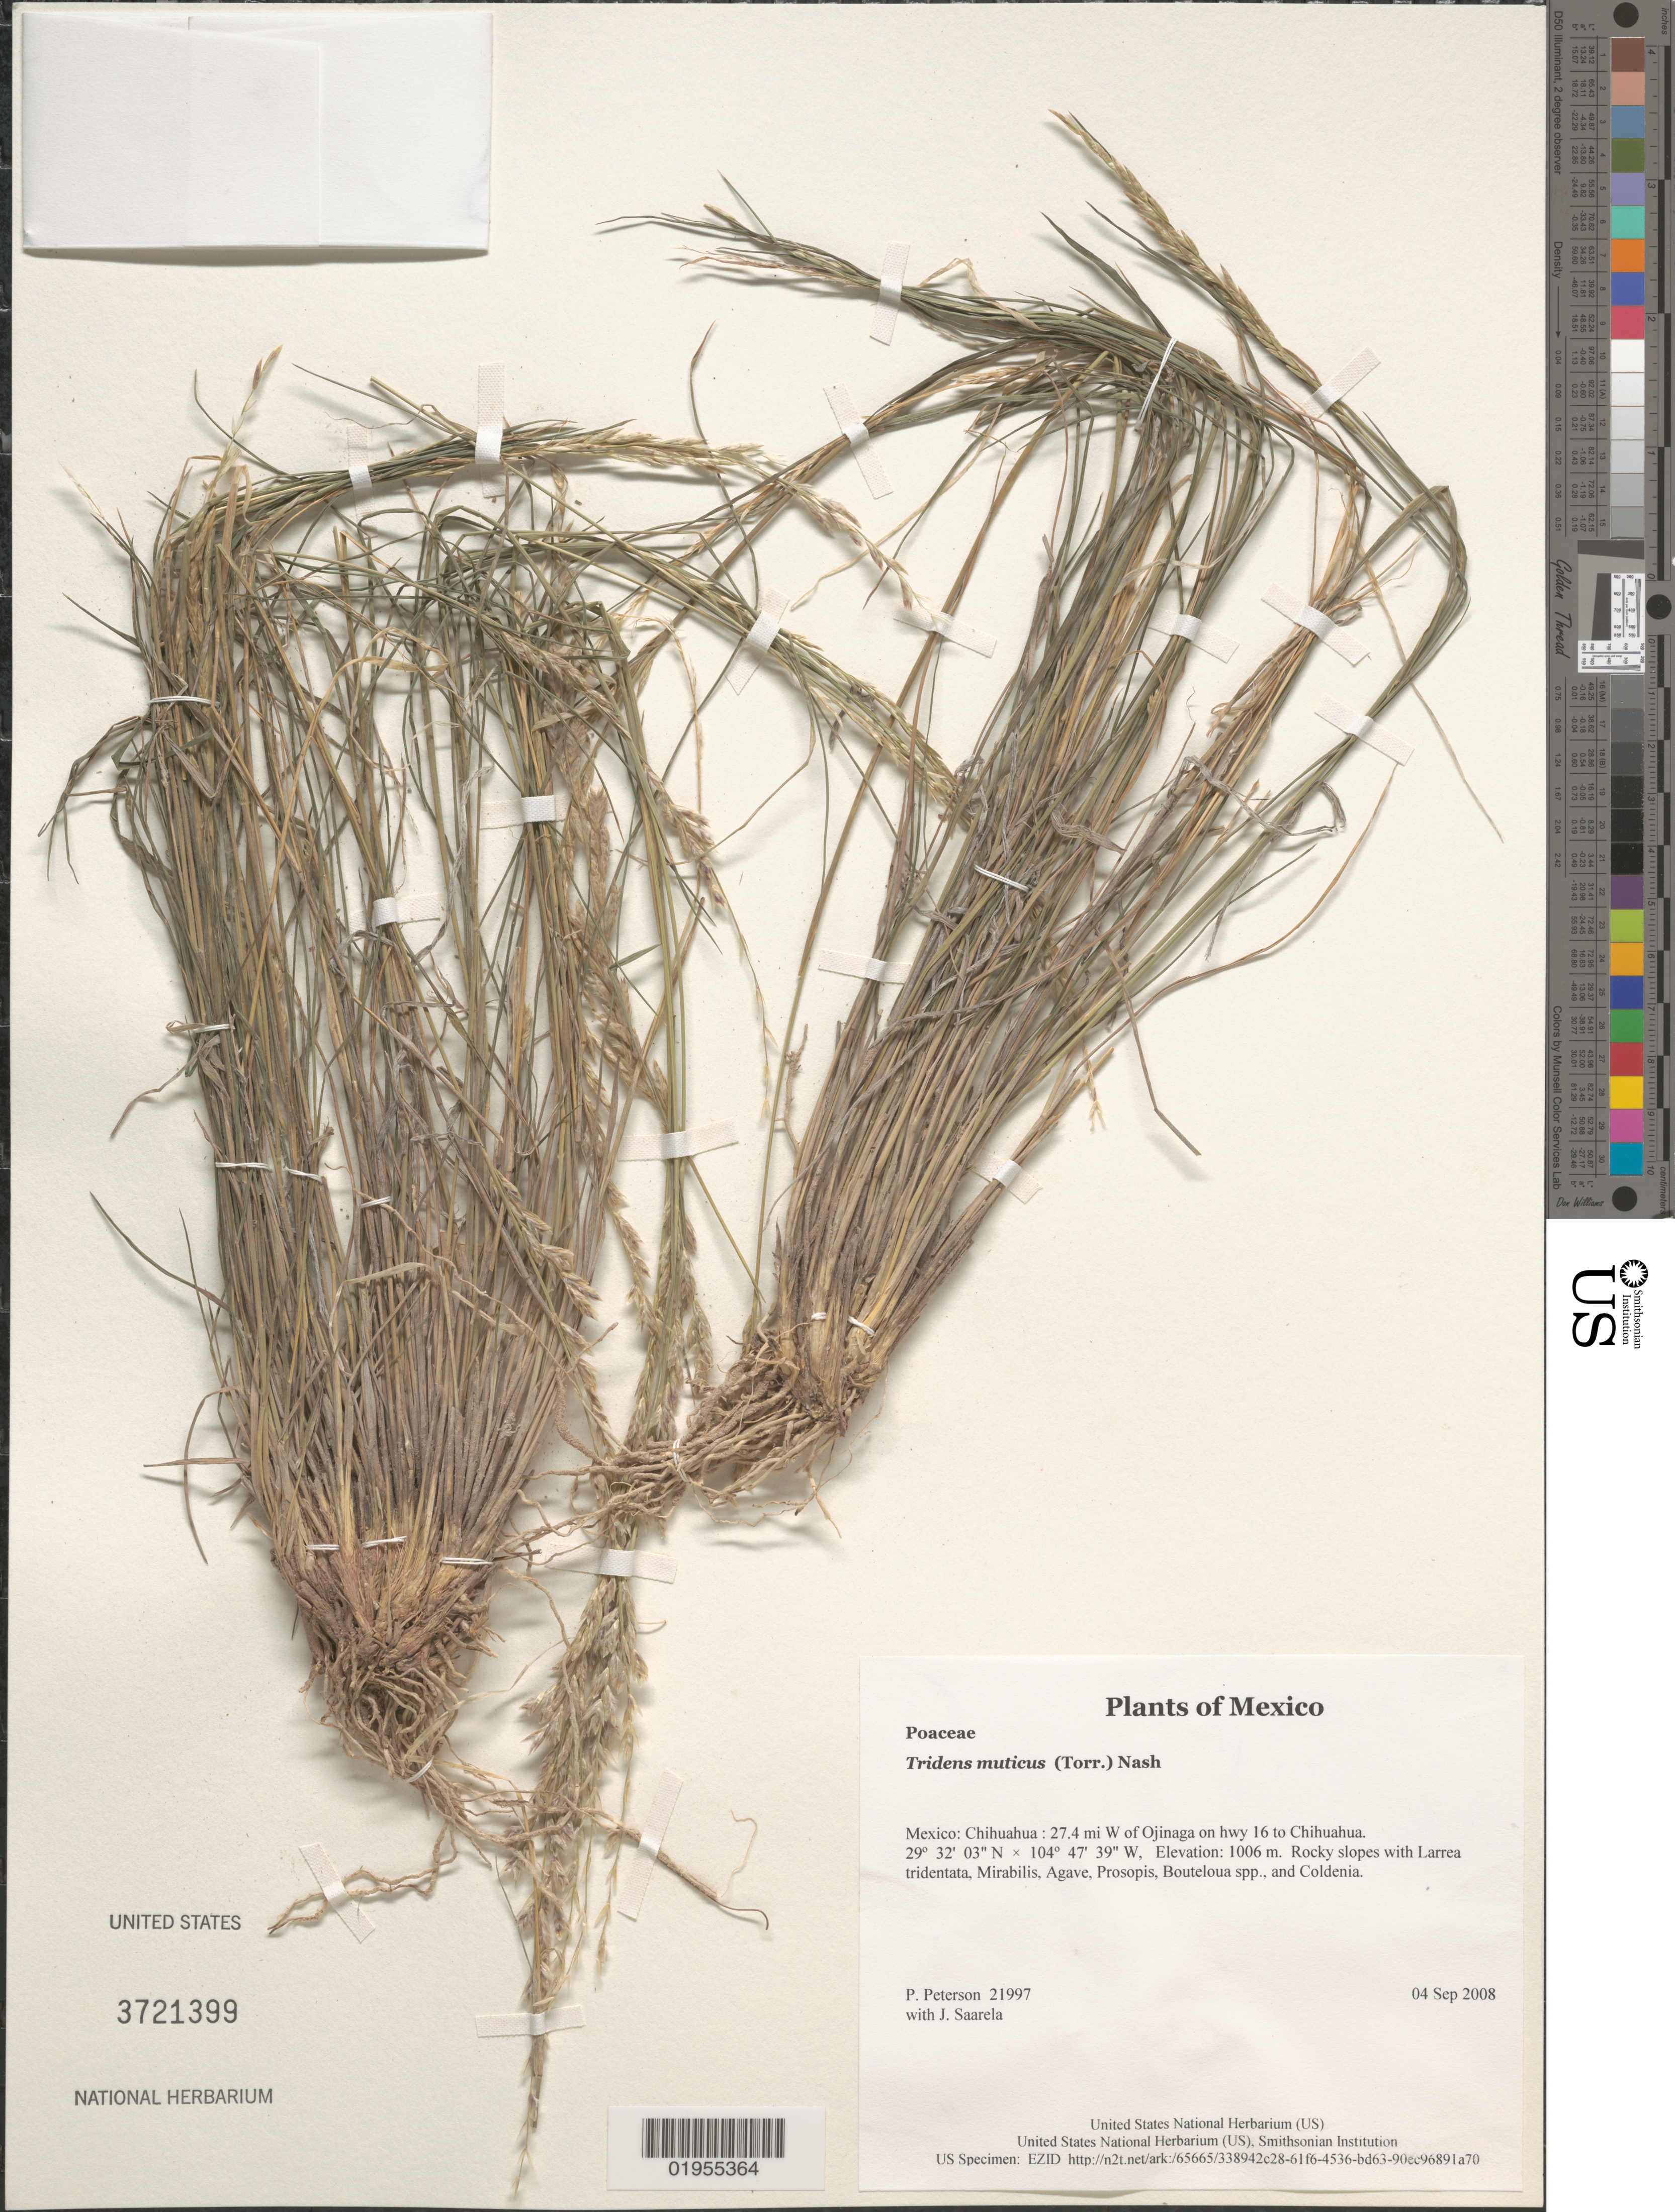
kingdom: Plantae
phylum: Tracheophyta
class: Liliopsida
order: Poales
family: Poaceae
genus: Tridens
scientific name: Tridens muticus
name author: (Torr.) Nash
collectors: P. M. Peterson & J. Saarela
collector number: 21997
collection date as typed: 04 Sep 2008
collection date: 2008-09-04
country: Mexico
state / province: Chihuahua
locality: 27.4 mi W of Ojinaga on hwy 16 to Chihuahua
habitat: Rocky slopes with Larrea tridentata, Mirabilis, Agave, Prosopis, Bouteloua spp., and Coldenia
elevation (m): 1006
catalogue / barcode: US 3721399